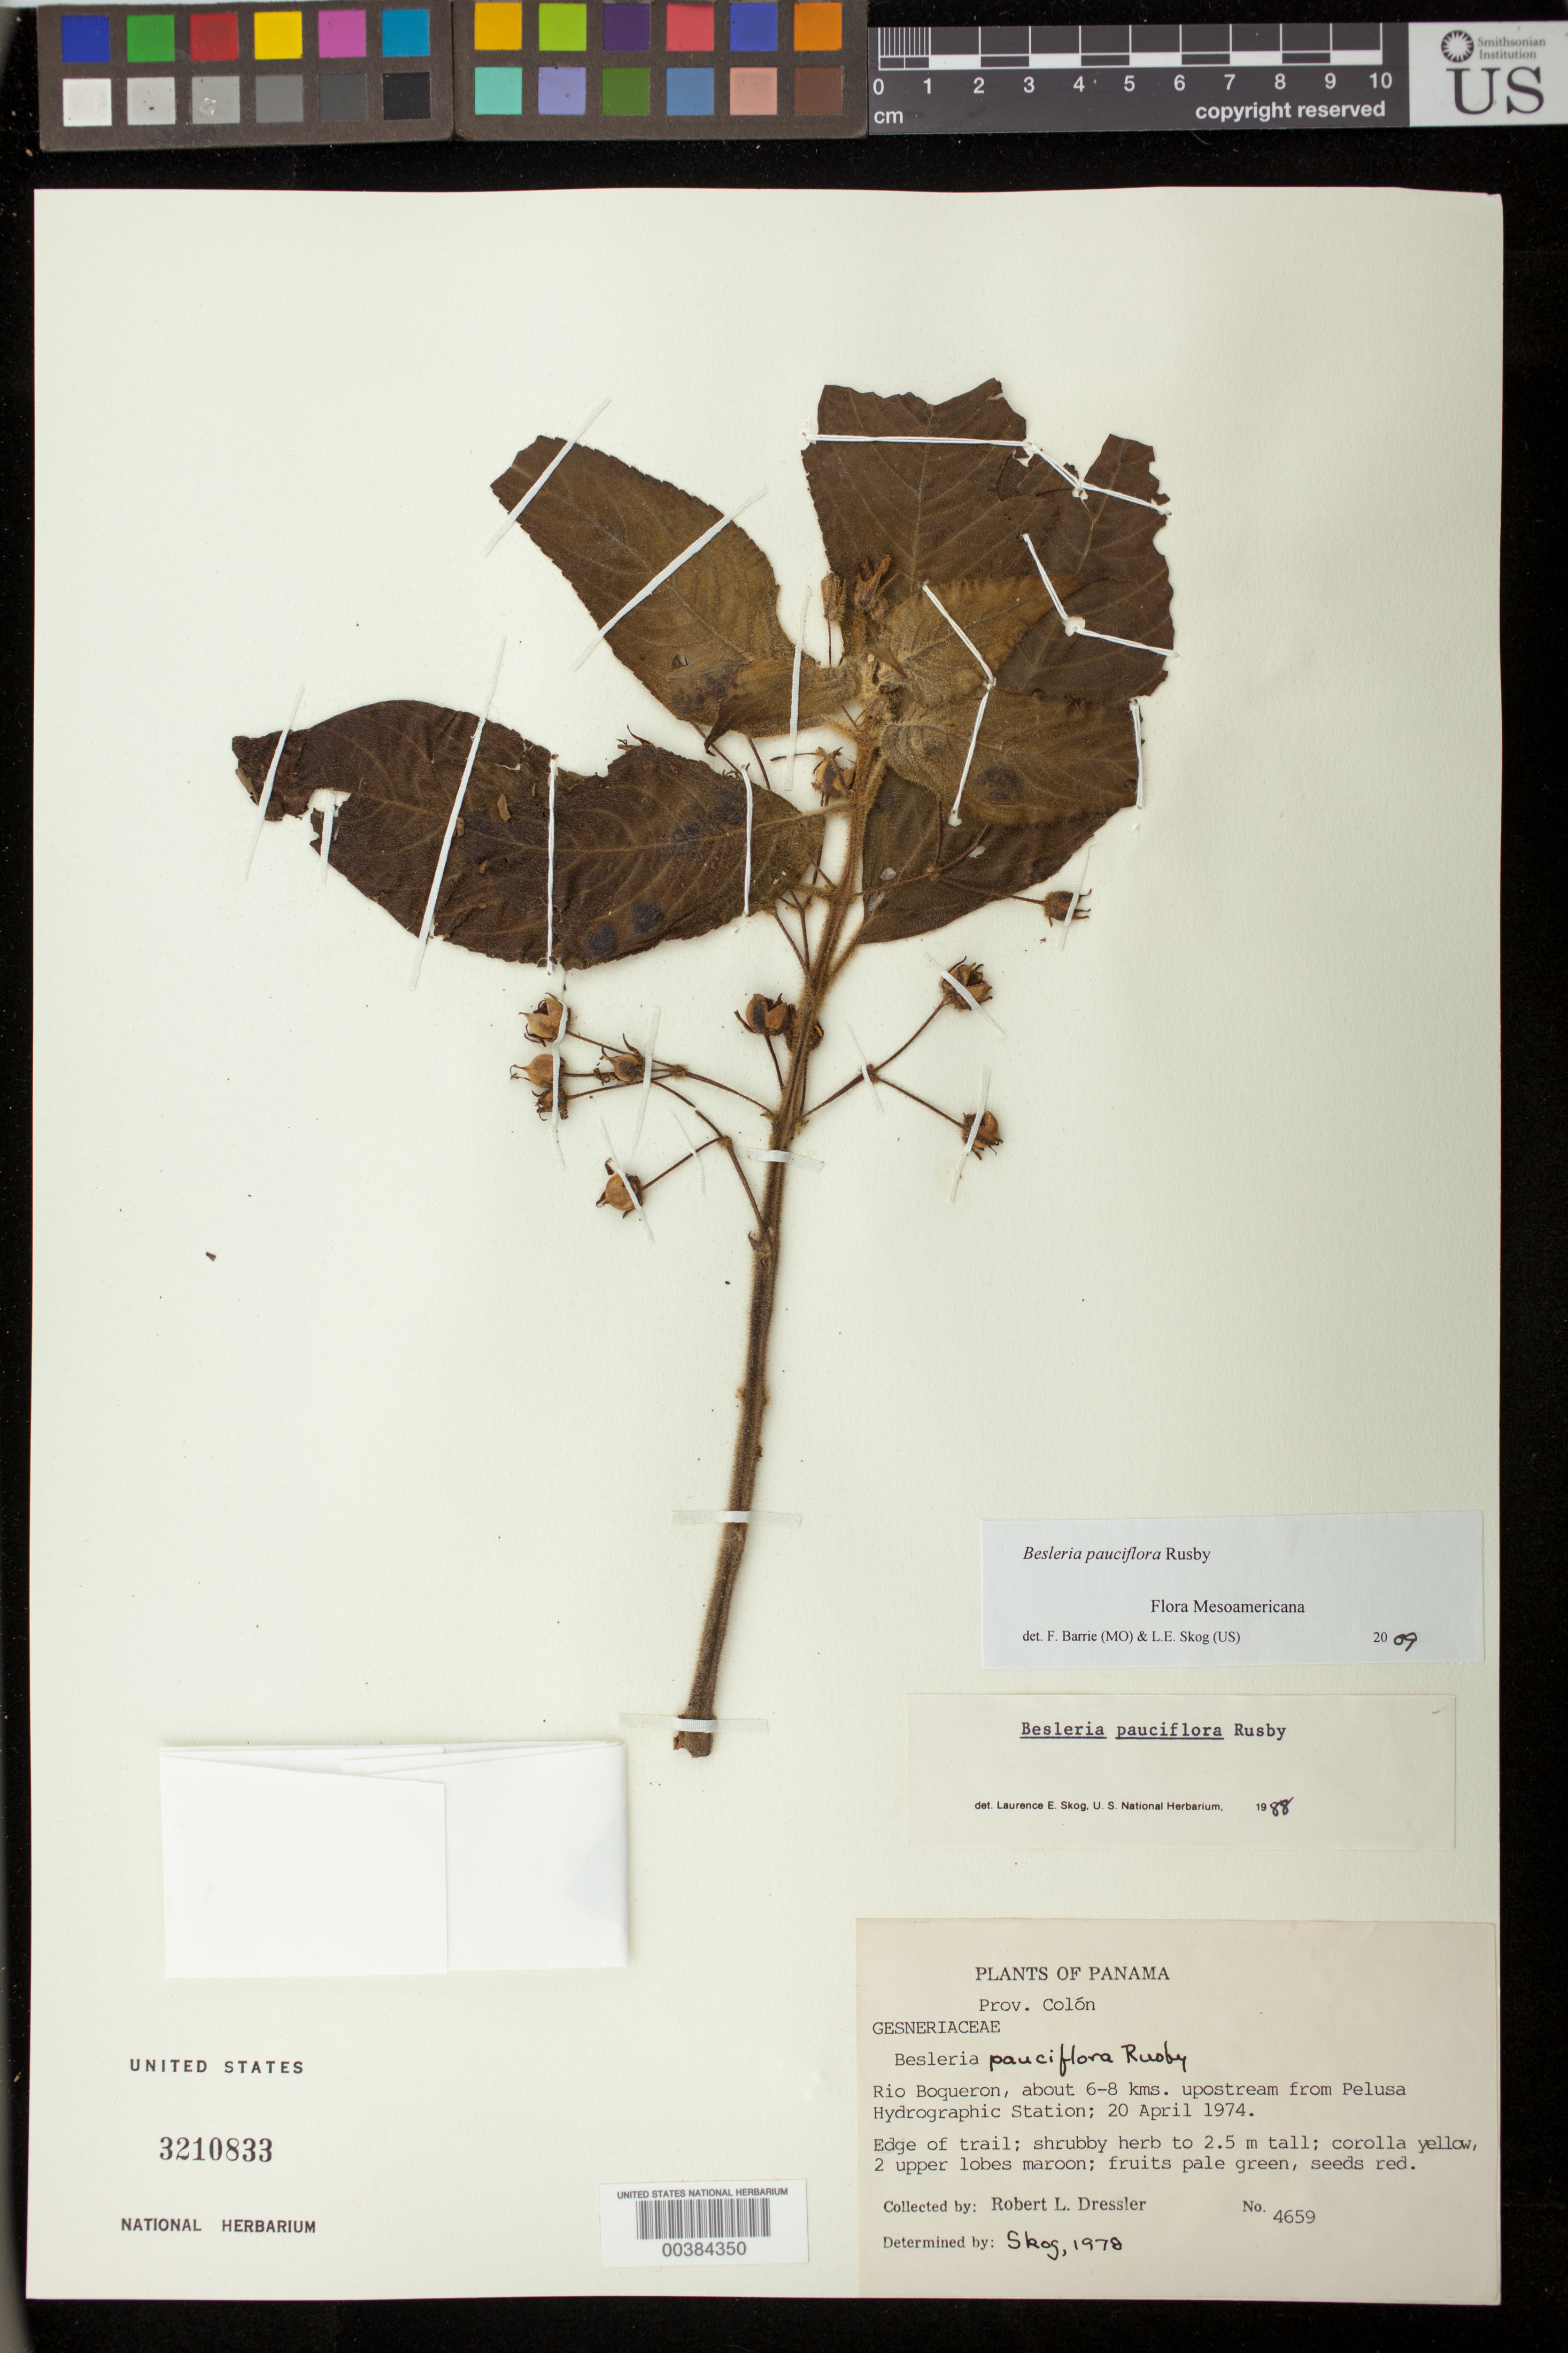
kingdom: Plantae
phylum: Tracheophyta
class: Magnoliopsida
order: Lamiales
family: Gesneriaceae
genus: Besleria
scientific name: Besleria pauciflora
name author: Rusby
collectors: R. Dressler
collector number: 4659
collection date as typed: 20 Apr 1974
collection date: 1974-04-20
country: Panama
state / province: Colón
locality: Rio Boqueron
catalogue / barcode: US 3210833